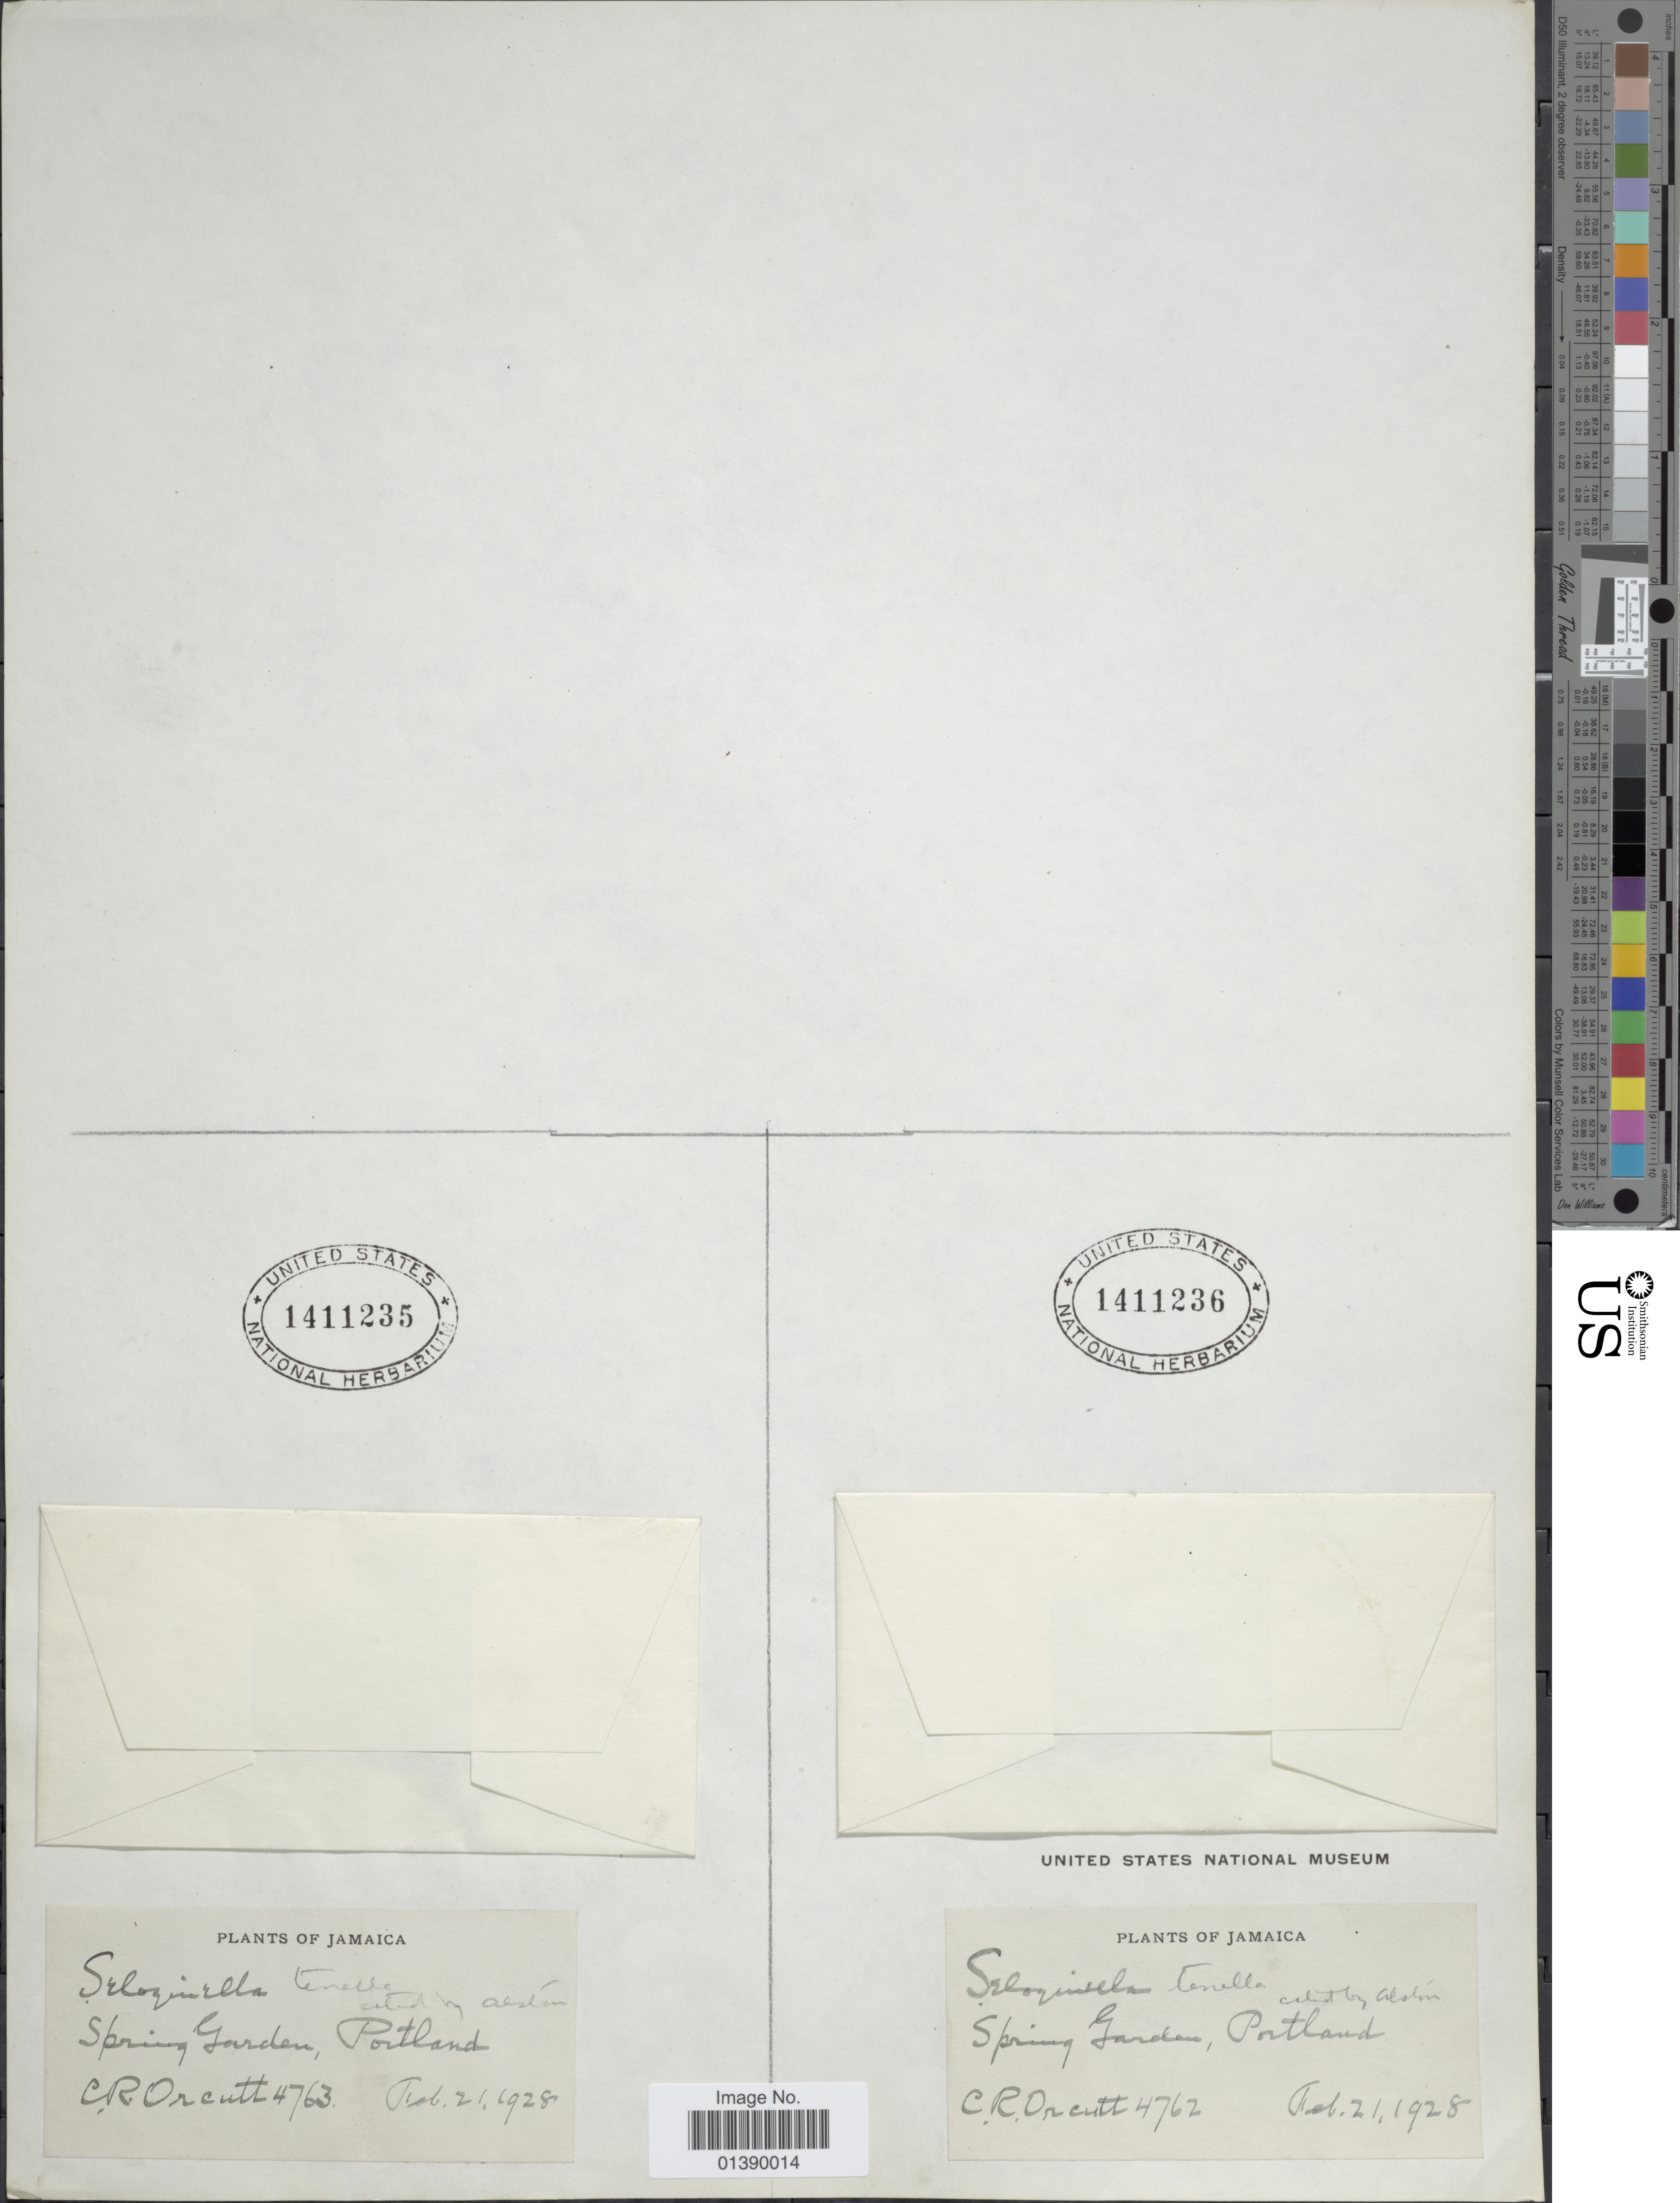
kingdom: Plantae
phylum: Tracheophyta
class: Lycopodiopsida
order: Selaginellales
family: Selaginellaceae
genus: Selaginella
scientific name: Selaginella tenella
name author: (P. Beauv.) Spring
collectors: C. R. Orcutt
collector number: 4762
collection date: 1928-02-21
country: Jamaica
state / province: Portland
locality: Spring Garden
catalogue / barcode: US 1411236